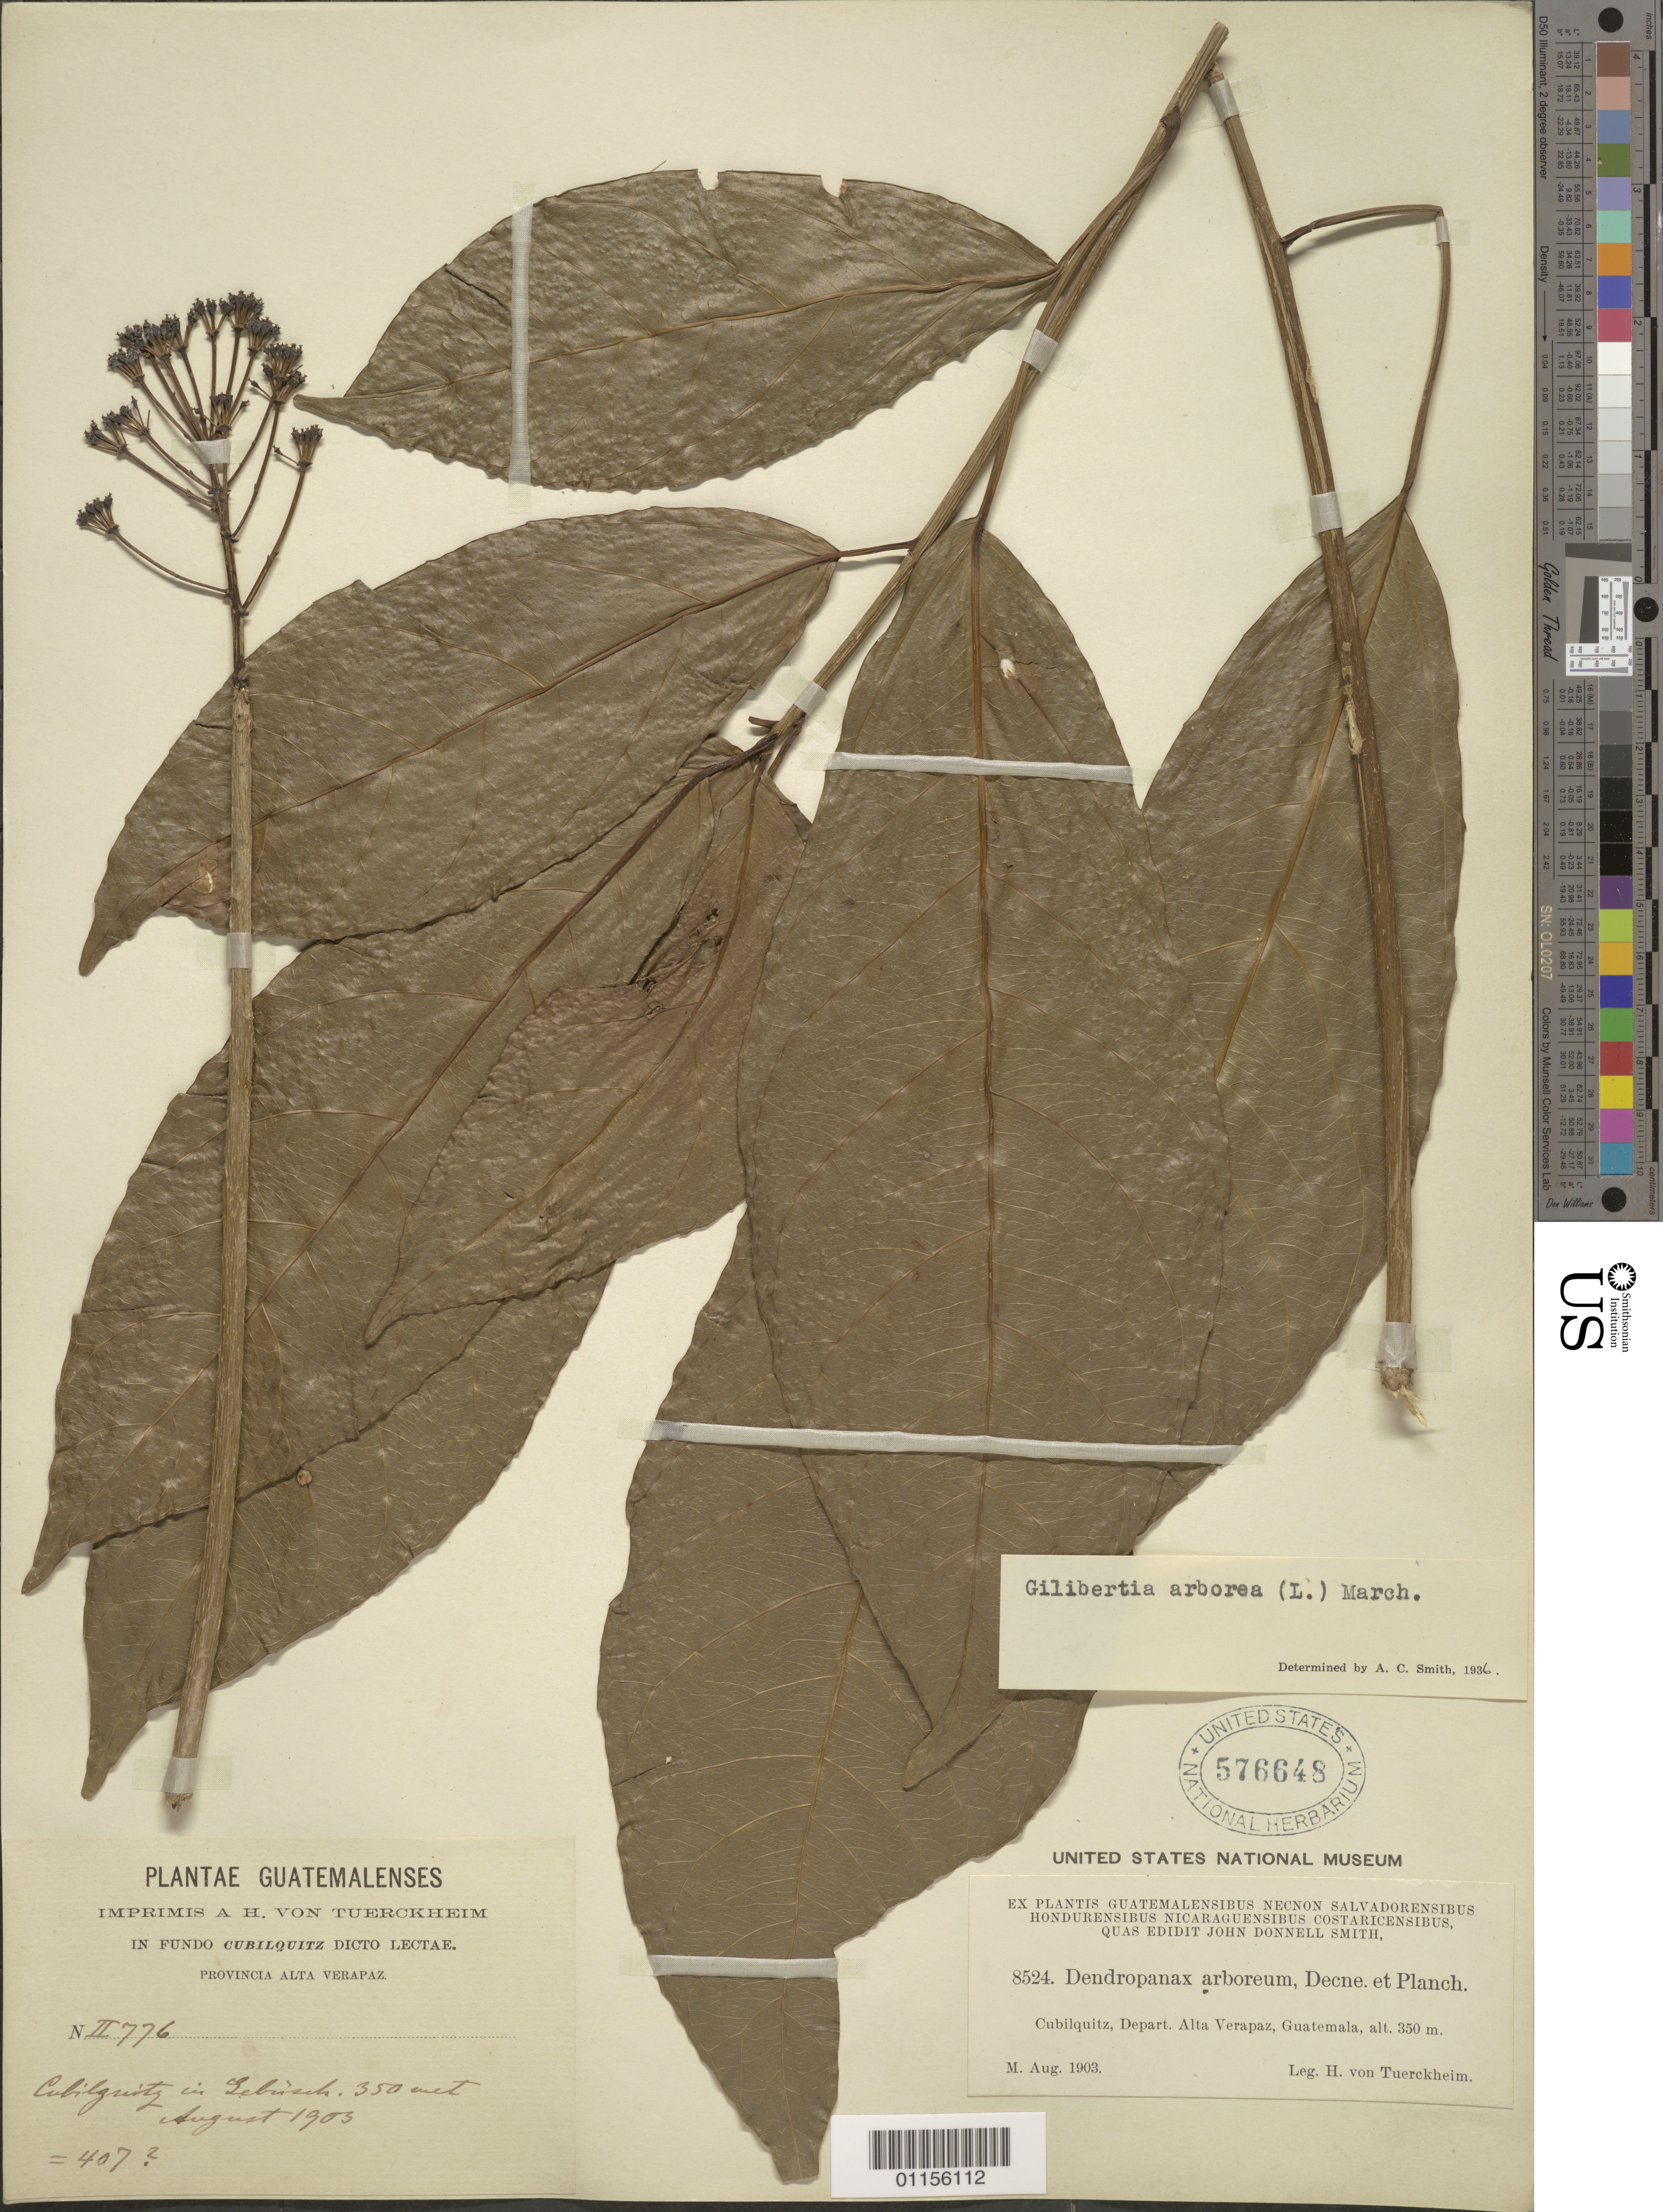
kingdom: Plantae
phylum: Tracheophyta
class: Magnoliopsida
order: Apiales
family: Araliaceae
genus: Dendropanax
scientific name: Dendropanax arboreus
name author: (L.) Decne. & Planch.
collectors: H. von Türckheim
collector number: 8524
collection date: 1903-08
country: Guatemala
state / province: Alta Verapaz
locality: Cubilquitz.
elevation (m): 350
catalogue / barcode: US 576648